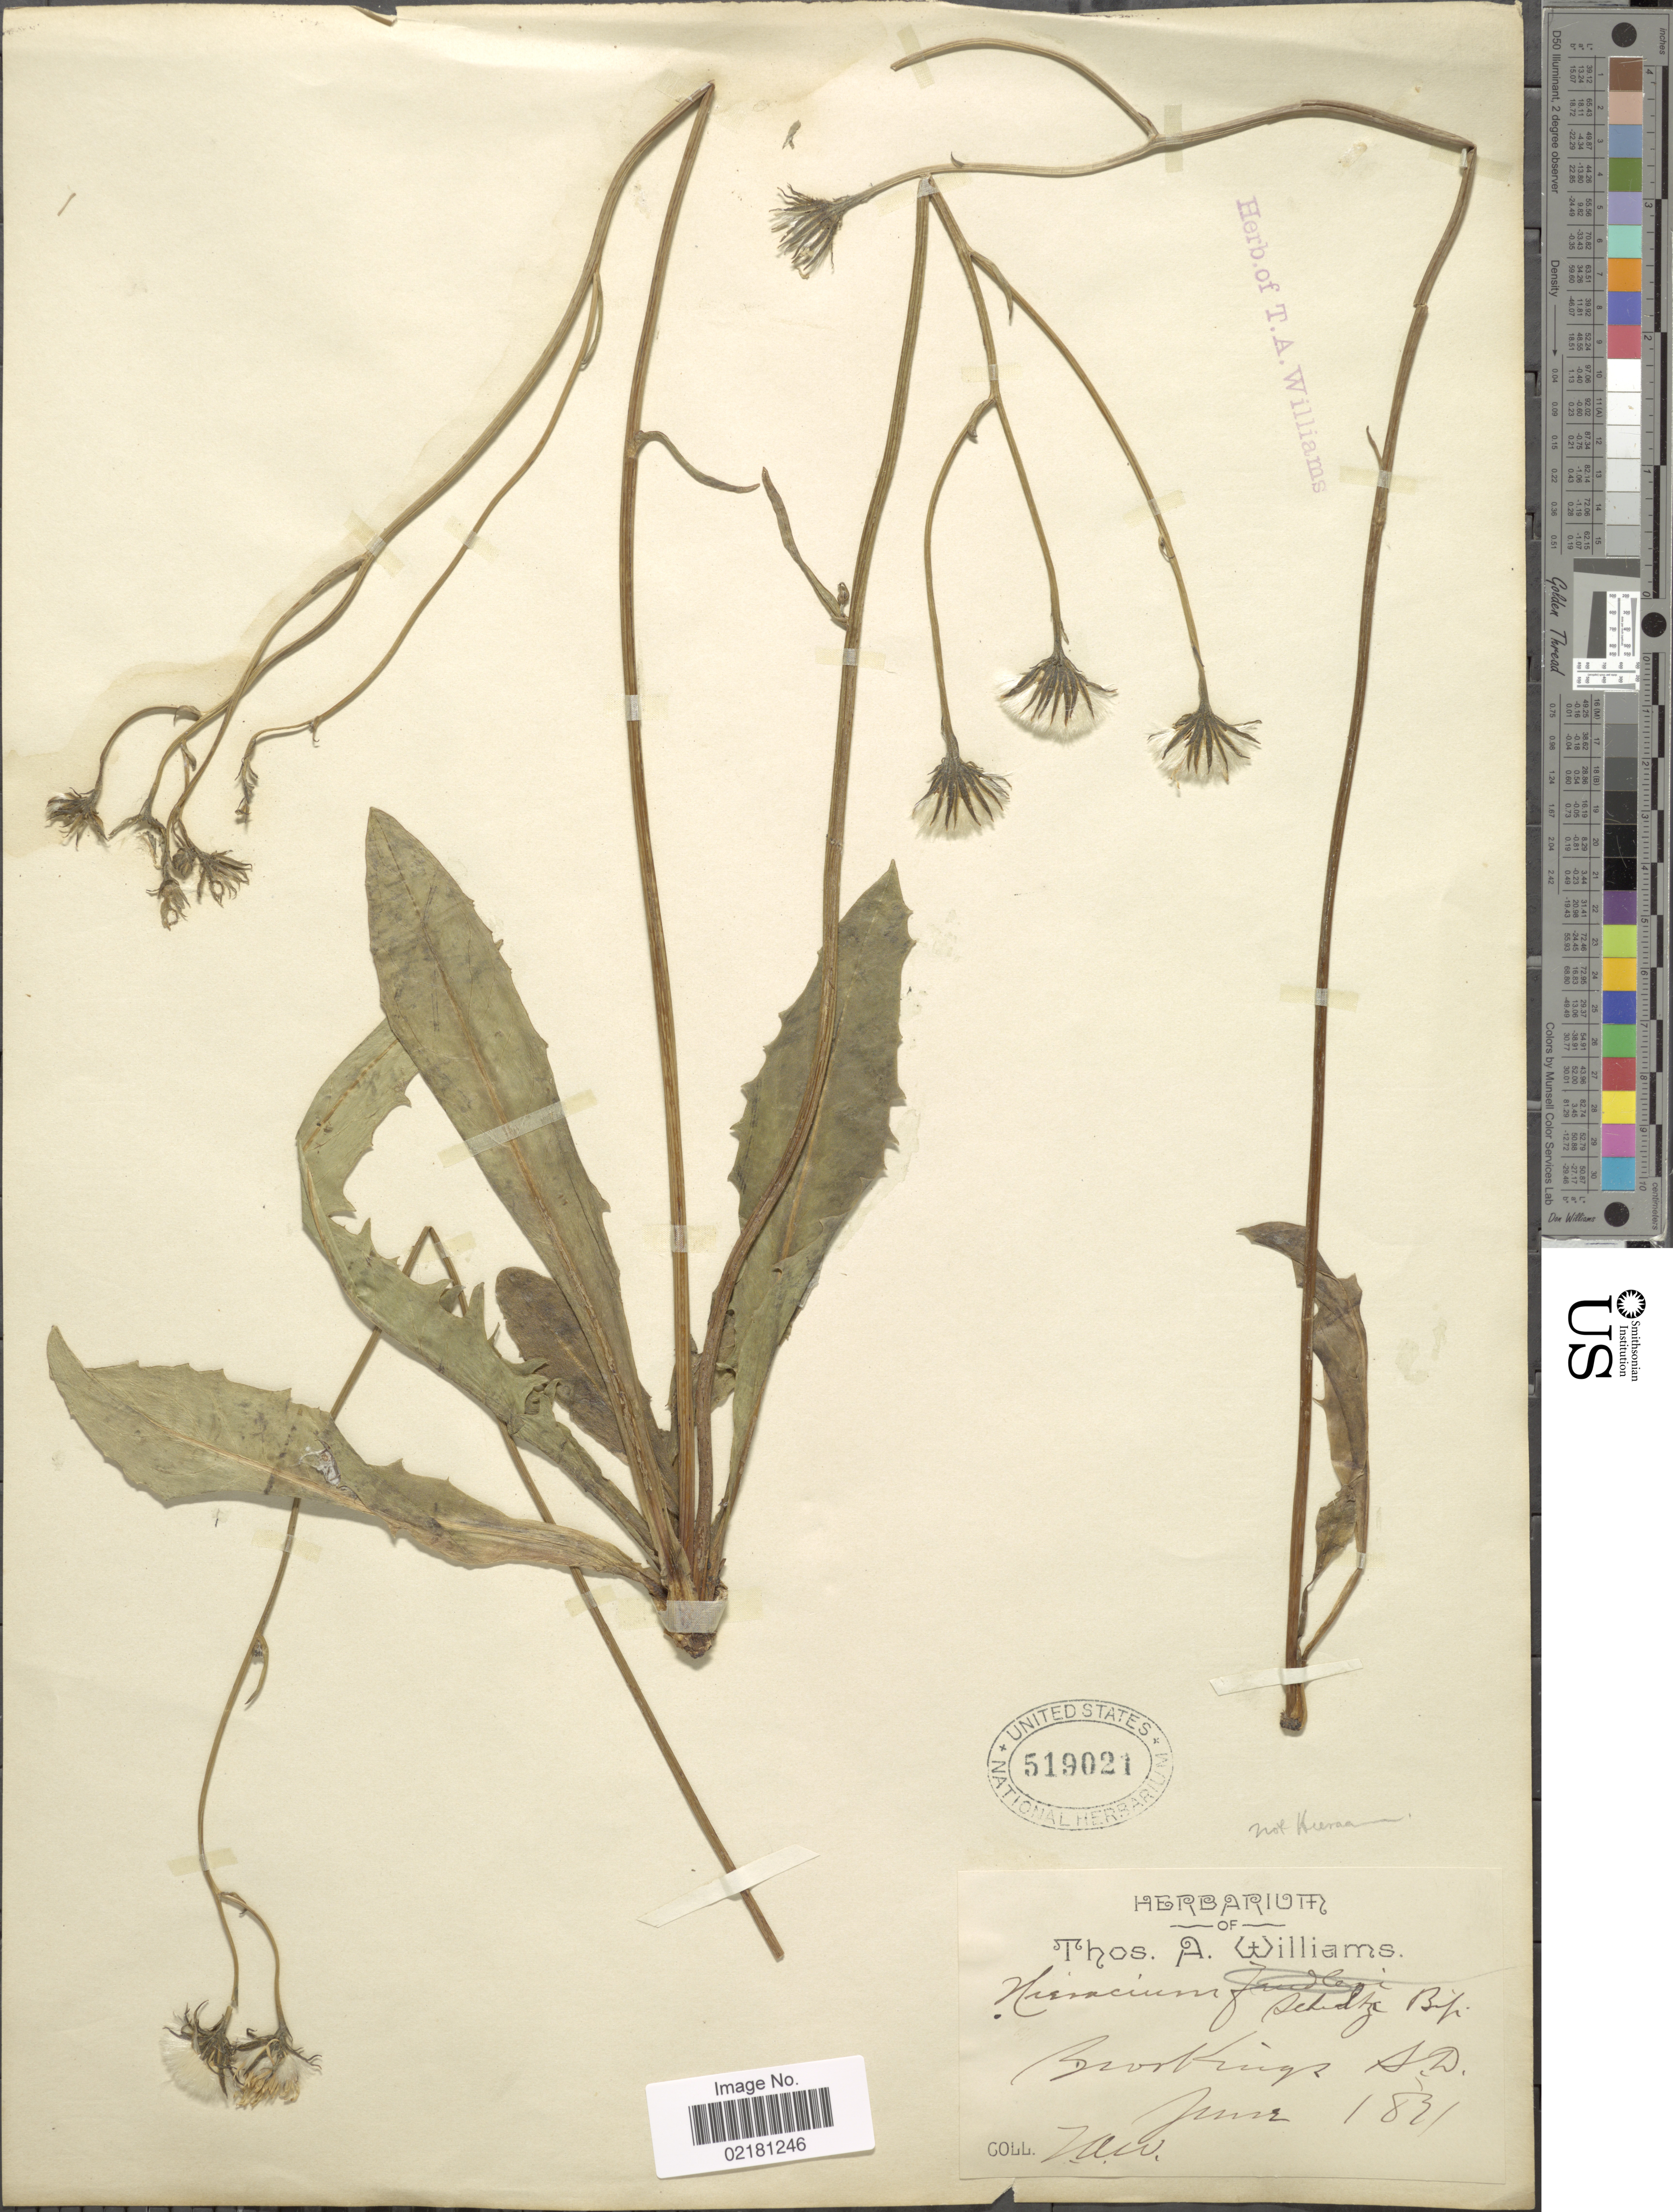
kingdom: Plantae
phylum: Tracheophyta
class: Magnoliopsida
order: Asterales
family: Asteraceae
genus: Hieracium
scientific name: Hieracium repandulare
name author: Druce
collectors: T. A. Williams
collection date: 1831-06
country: United States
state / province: South Dakota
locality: Brookings, S.D.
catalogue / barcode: US 519021